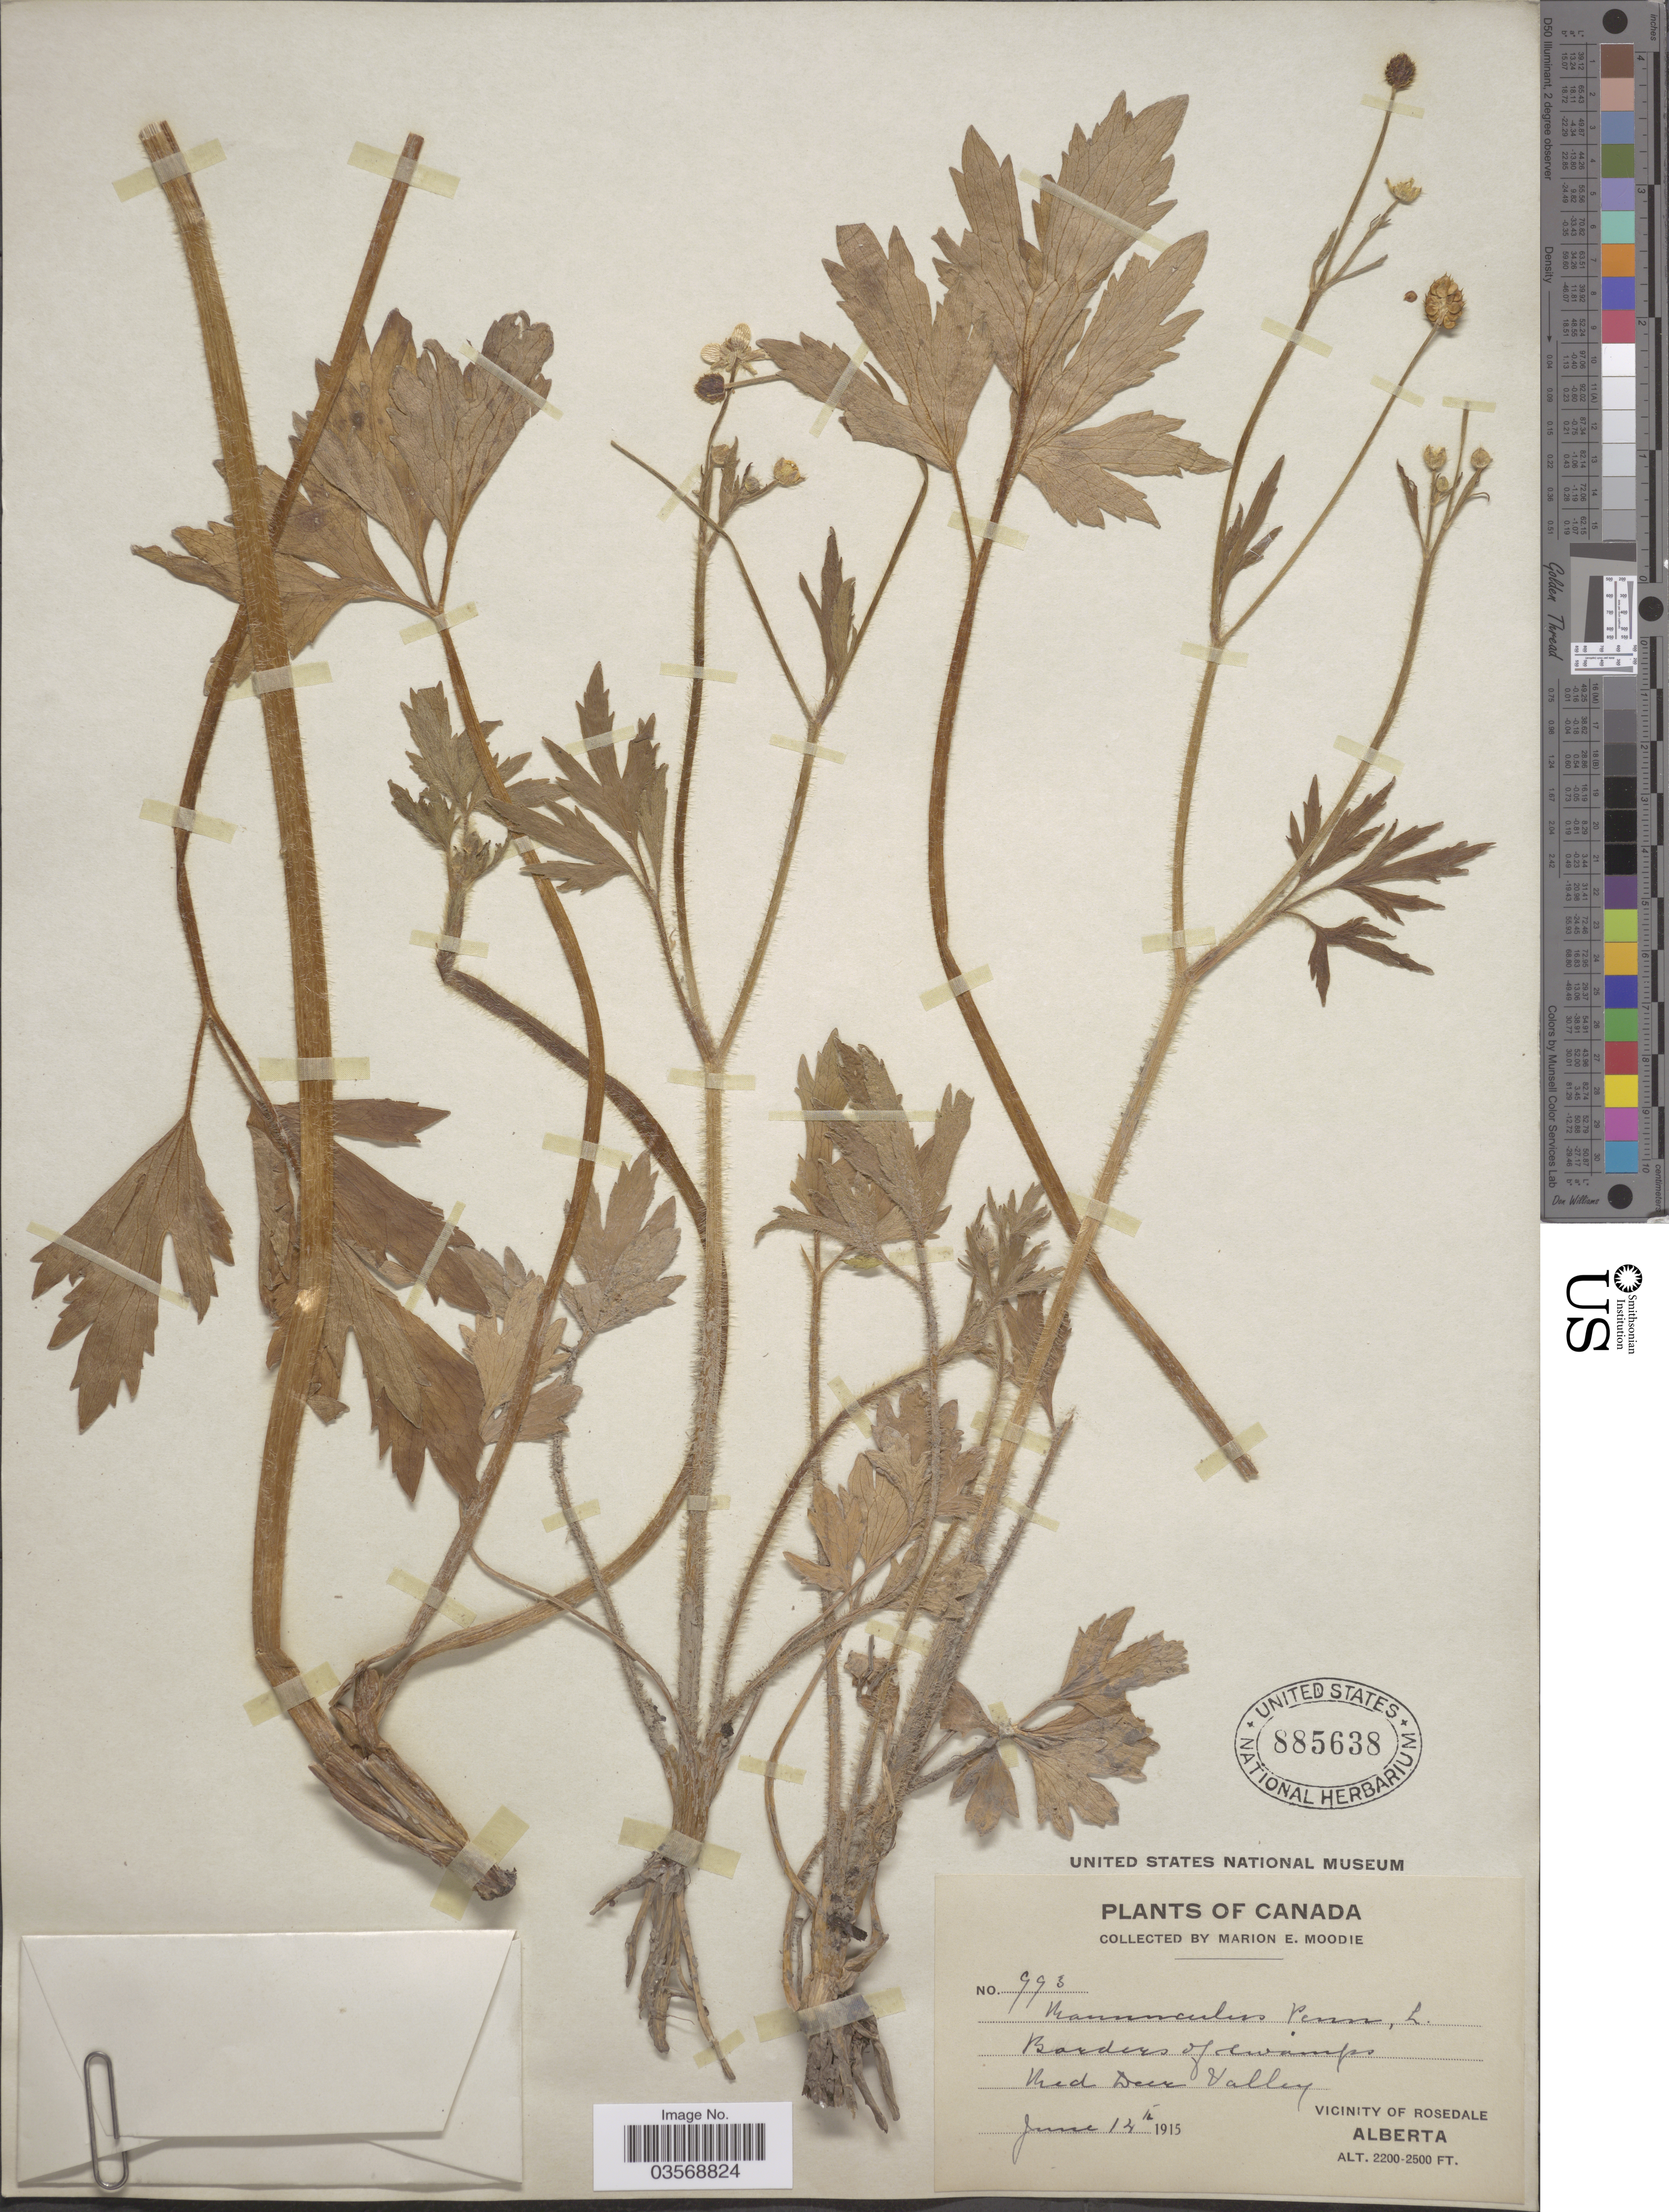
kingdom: Plantae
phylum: Tracheophyta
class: Magnoliopsida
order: Ranunculales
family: Ranunculaceae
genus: Ranunculus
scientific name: Ranunculus pensylvanicus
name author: L. f.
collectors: M. E. Moodie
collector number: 993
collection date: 1915-06-14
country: Canada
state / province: Alberta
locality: Borders of swamps. Red Deer Valley. Vicinity of Rosedale.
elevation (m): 671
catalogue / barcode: US 885638